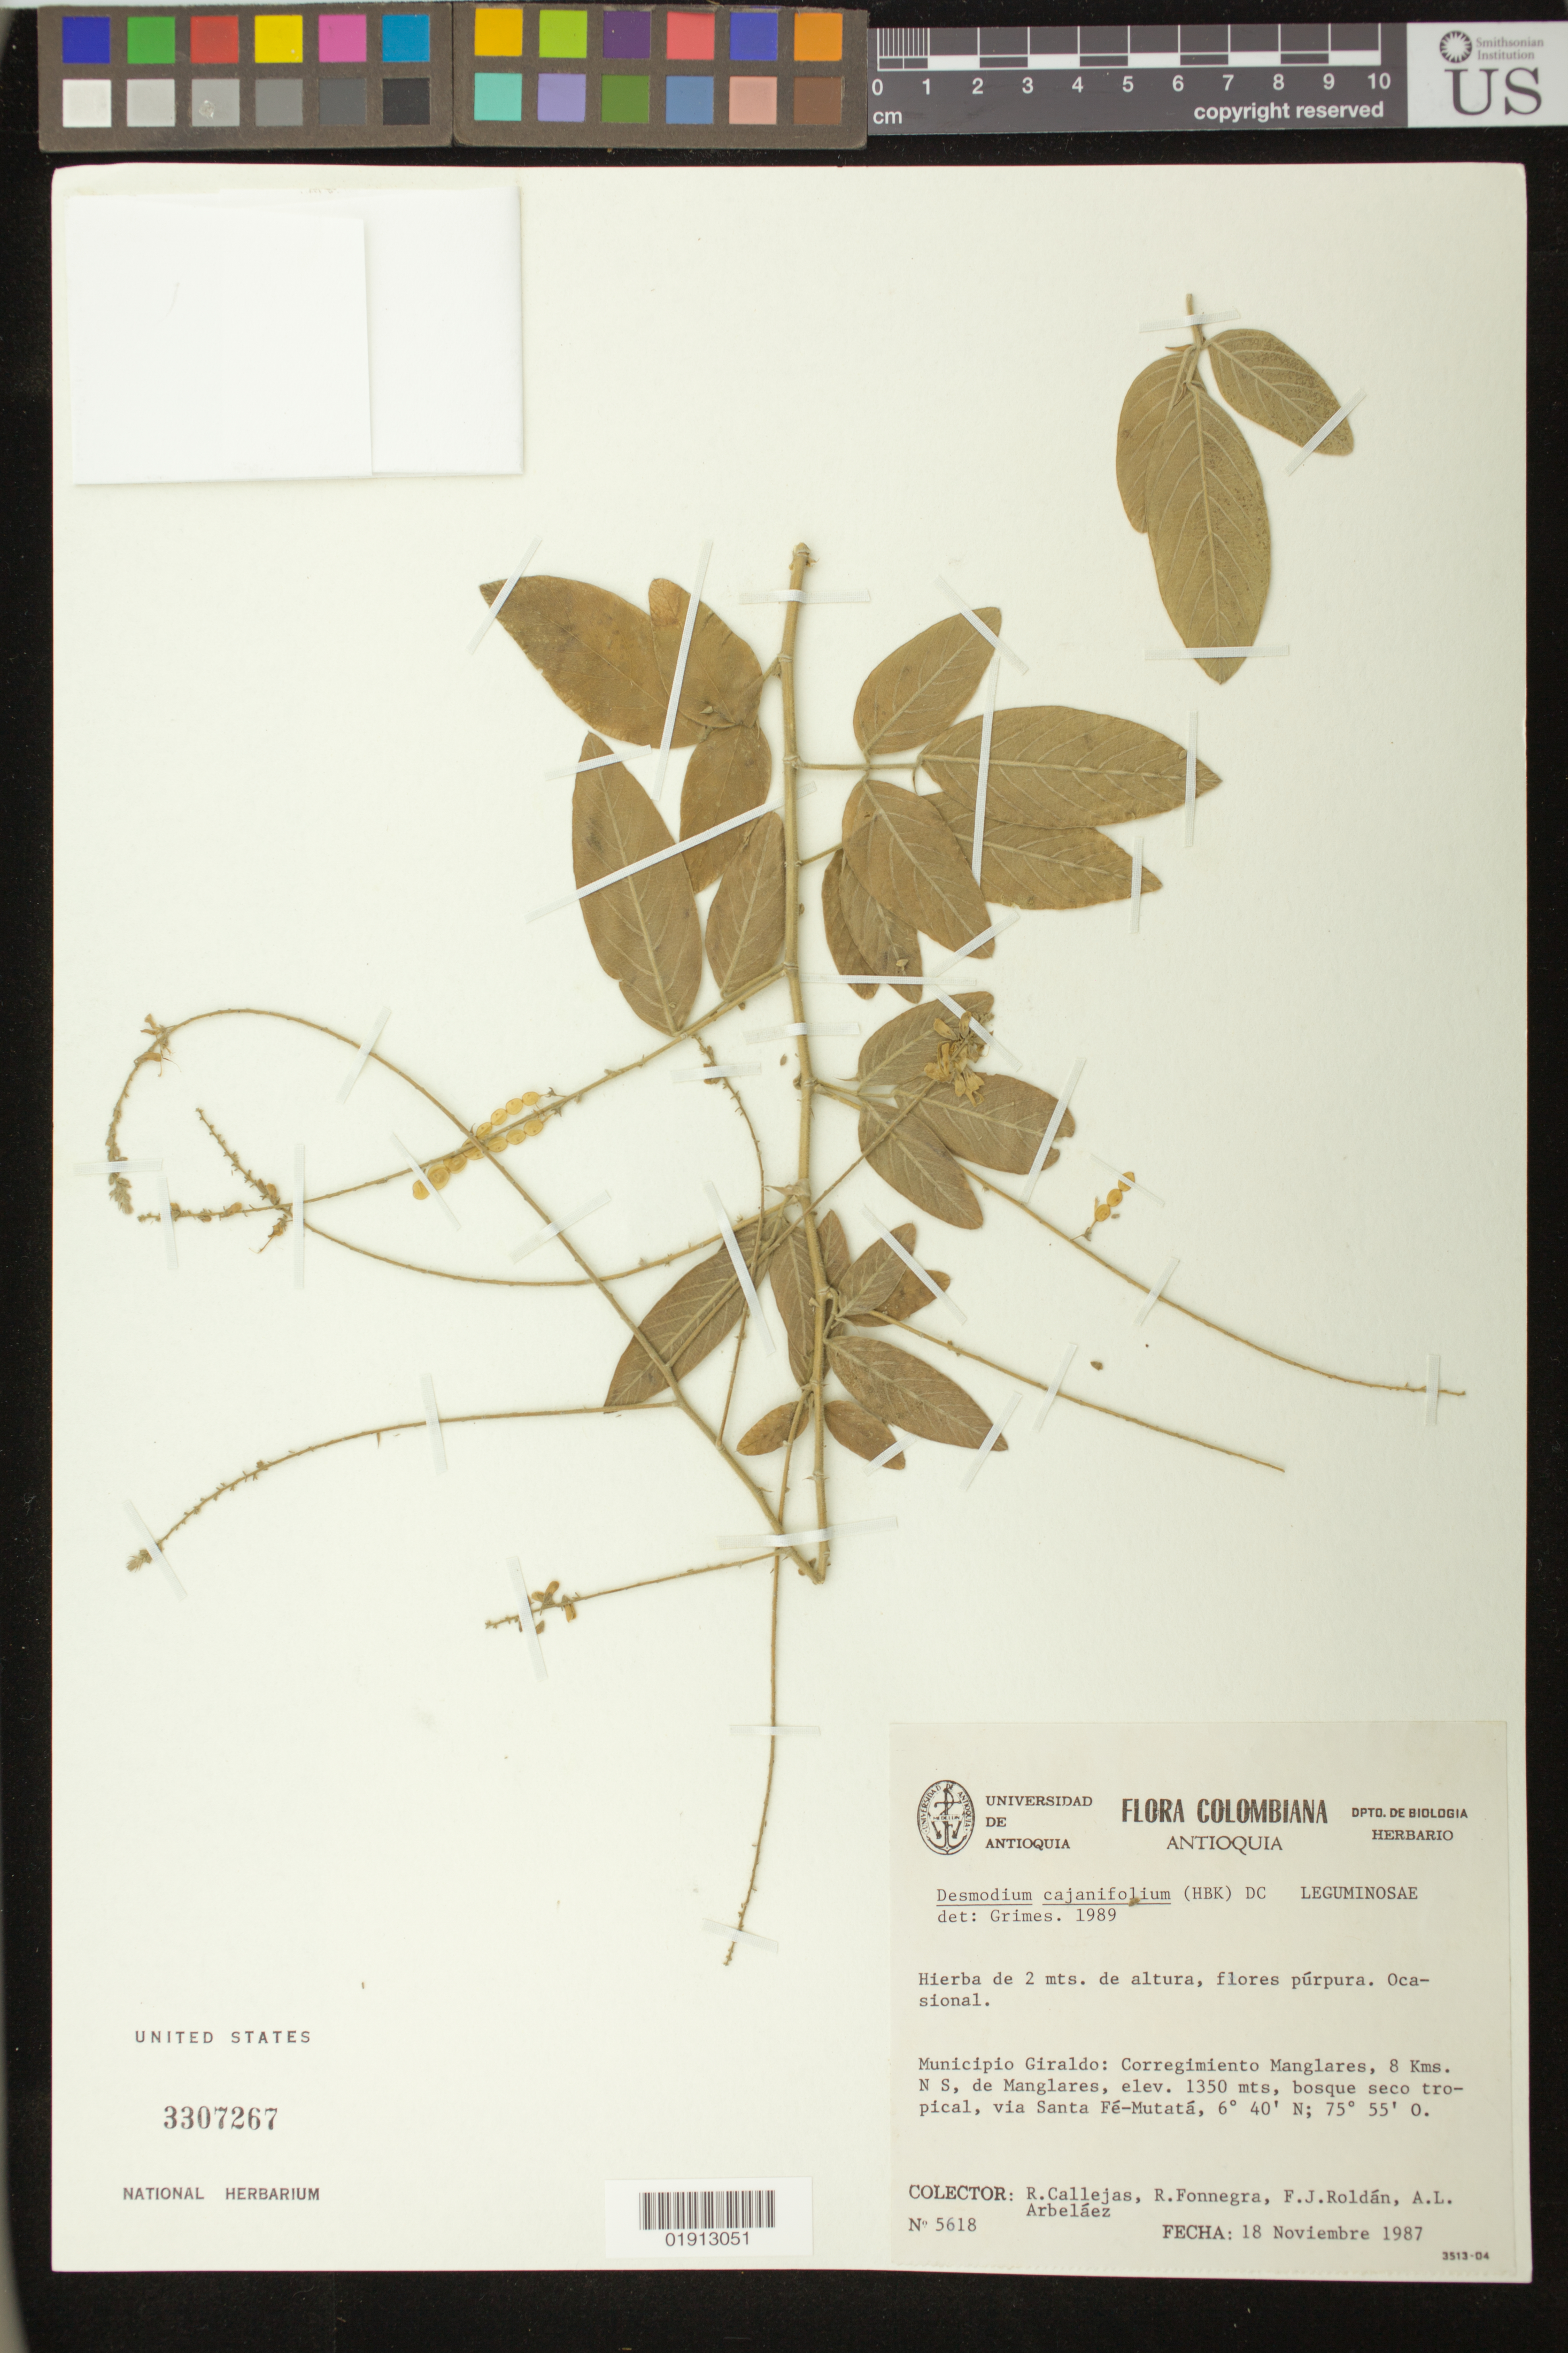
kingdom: Plantae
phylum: Tracheophyta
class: Magnoliopsida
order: Fabales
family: Fabaceae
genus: Desmodium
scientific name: Desmodium cajanifolium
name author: (Kunth) DC.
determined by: Grimes, J. W.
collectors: R. Callejas, R. Fonnegra, F. J. Roldán & A. Arbeláez Alvarez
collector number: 5618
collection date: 1987-11-18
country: Colombia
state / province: Antioquia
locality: Municipio Giraldo: Corregimiento Manglares, 8 Kms. N S, de Manglares, via Santa Fé-Mutatá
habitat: Bosque seco tropical.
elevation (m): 1350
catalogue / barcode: US 3307267